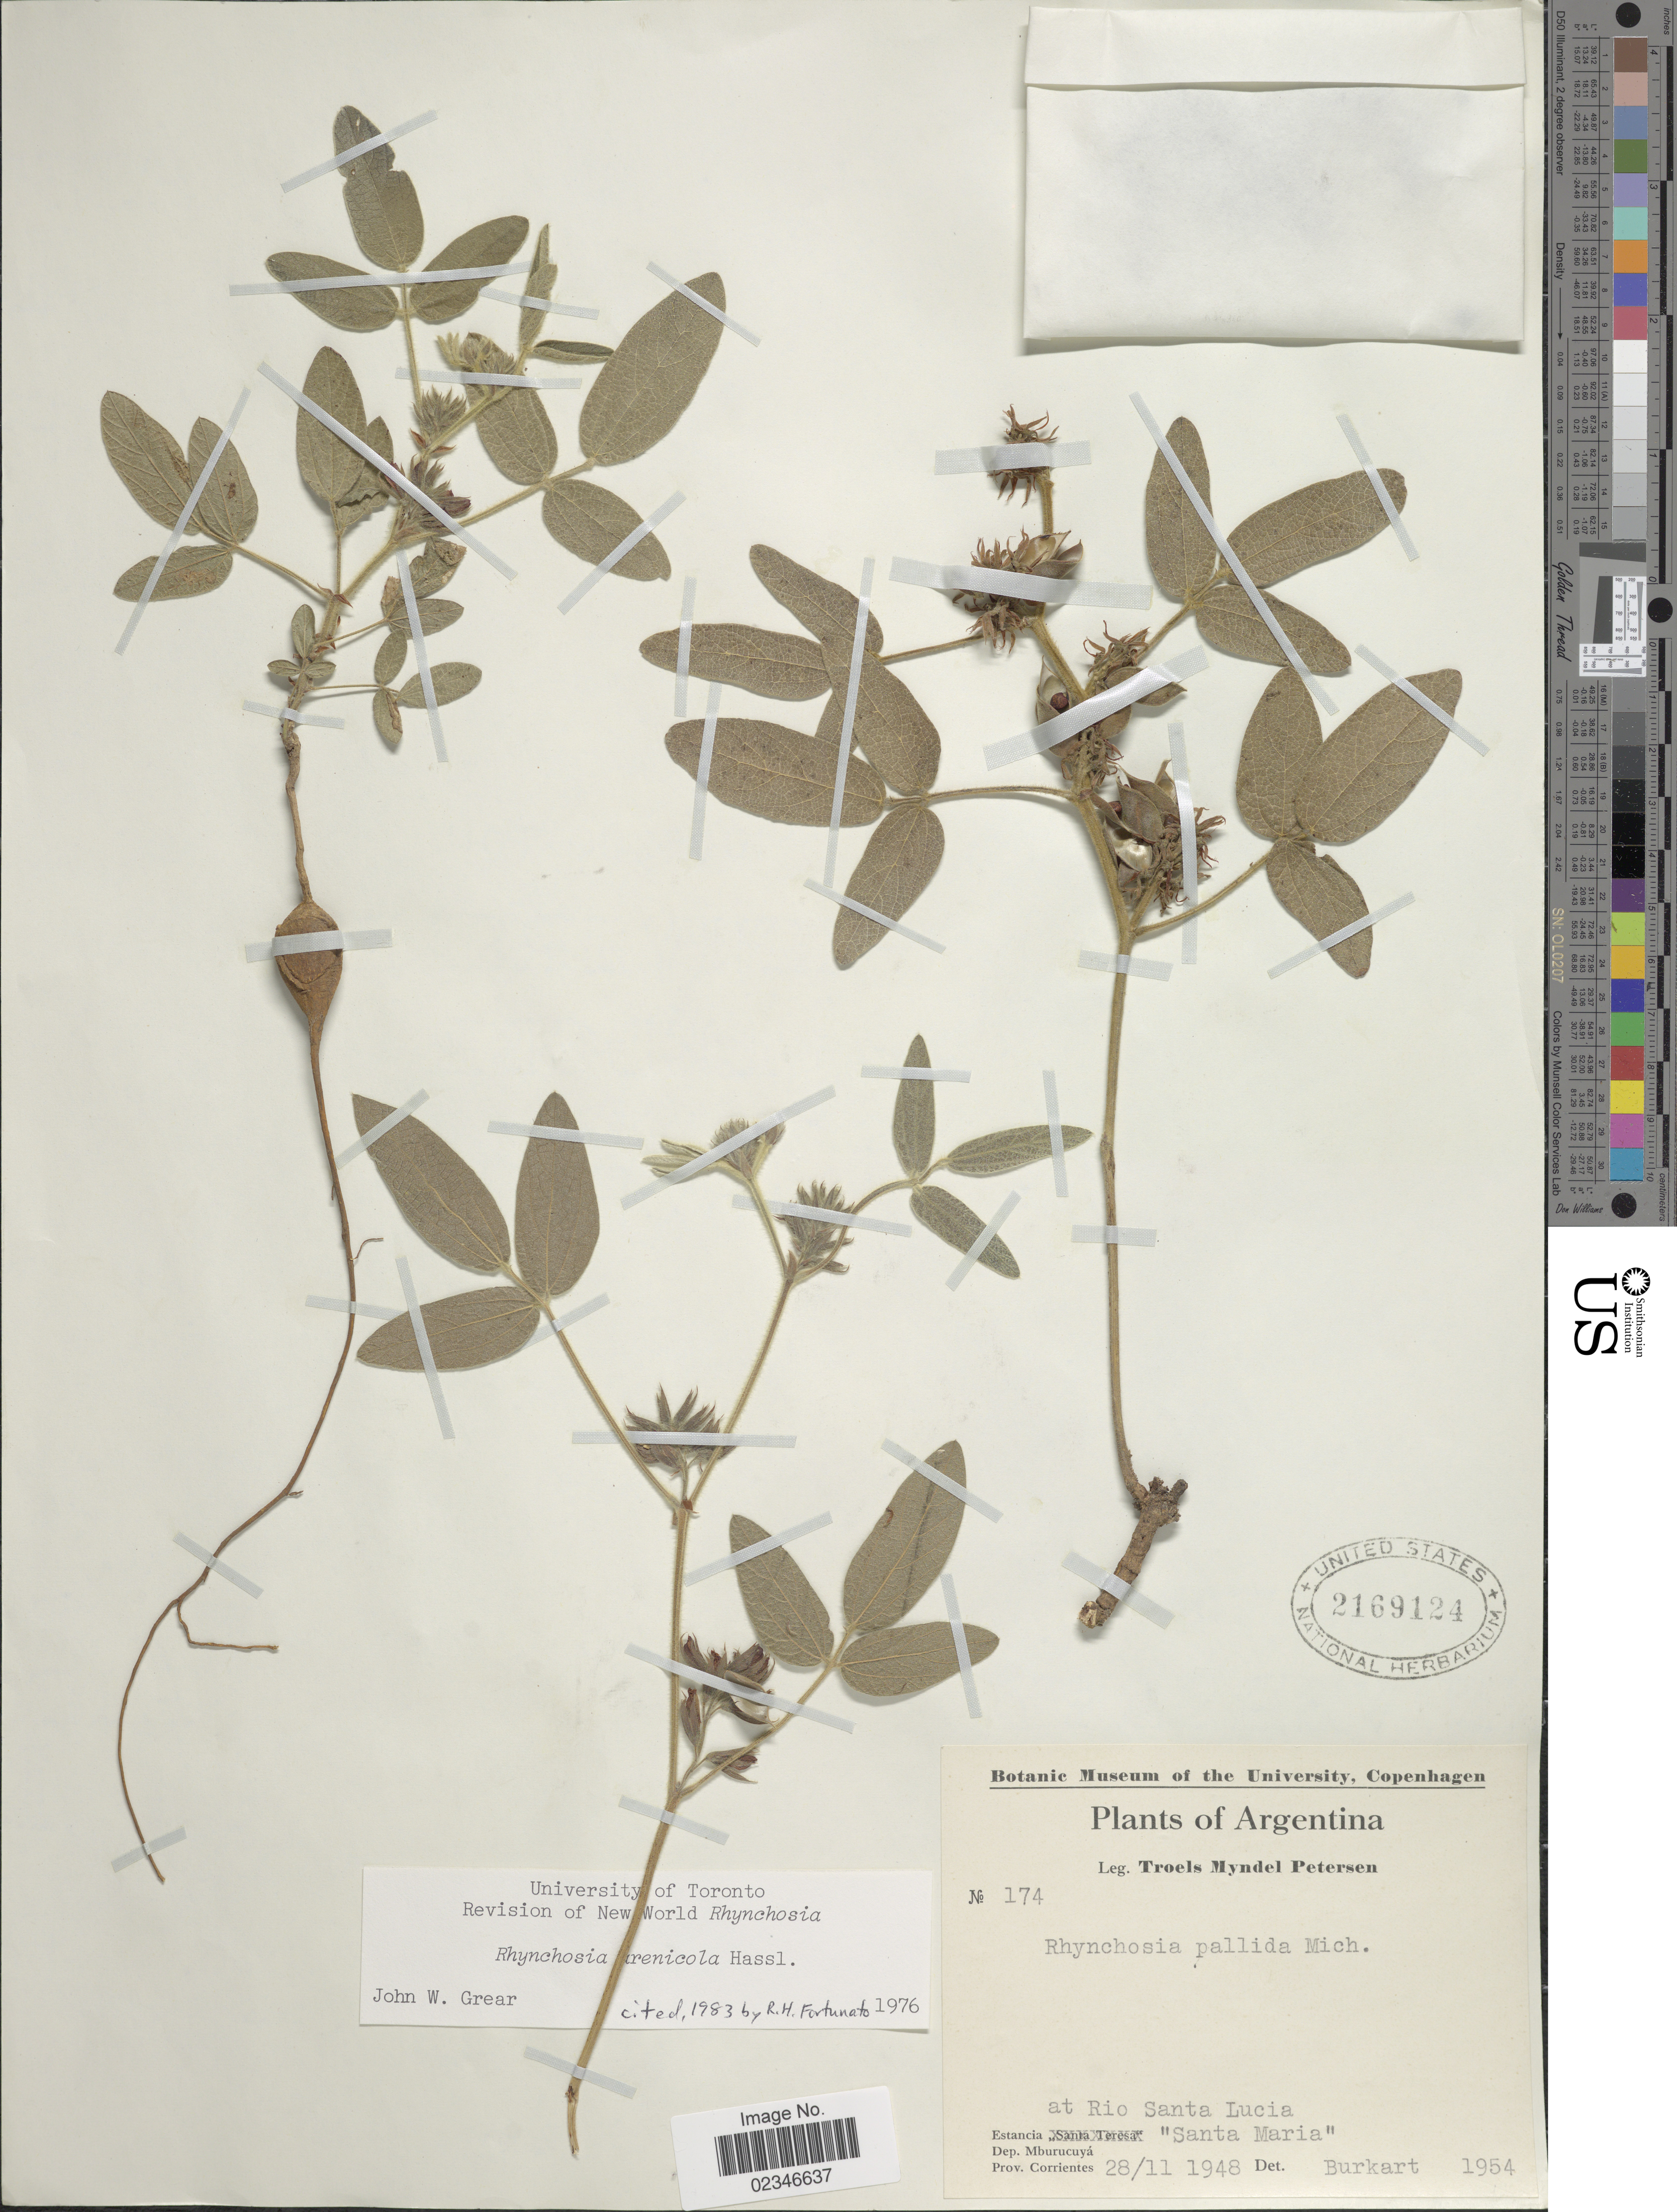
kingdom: Plantae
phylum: Tracheophyta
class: Magnoliopsida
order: Fabales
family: Fabaceae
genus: Rhynchosia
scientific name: Rhynchosia arenicola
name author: Hassl.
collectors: T. M. Petersen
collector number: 174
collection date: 1948-11-28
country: Argentina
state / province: Corrientes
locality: At Rio Santa Lucia, Estancia Santa Maria, Dep. Mburucuya, Prov. Corrientes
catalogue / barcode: US 2169124